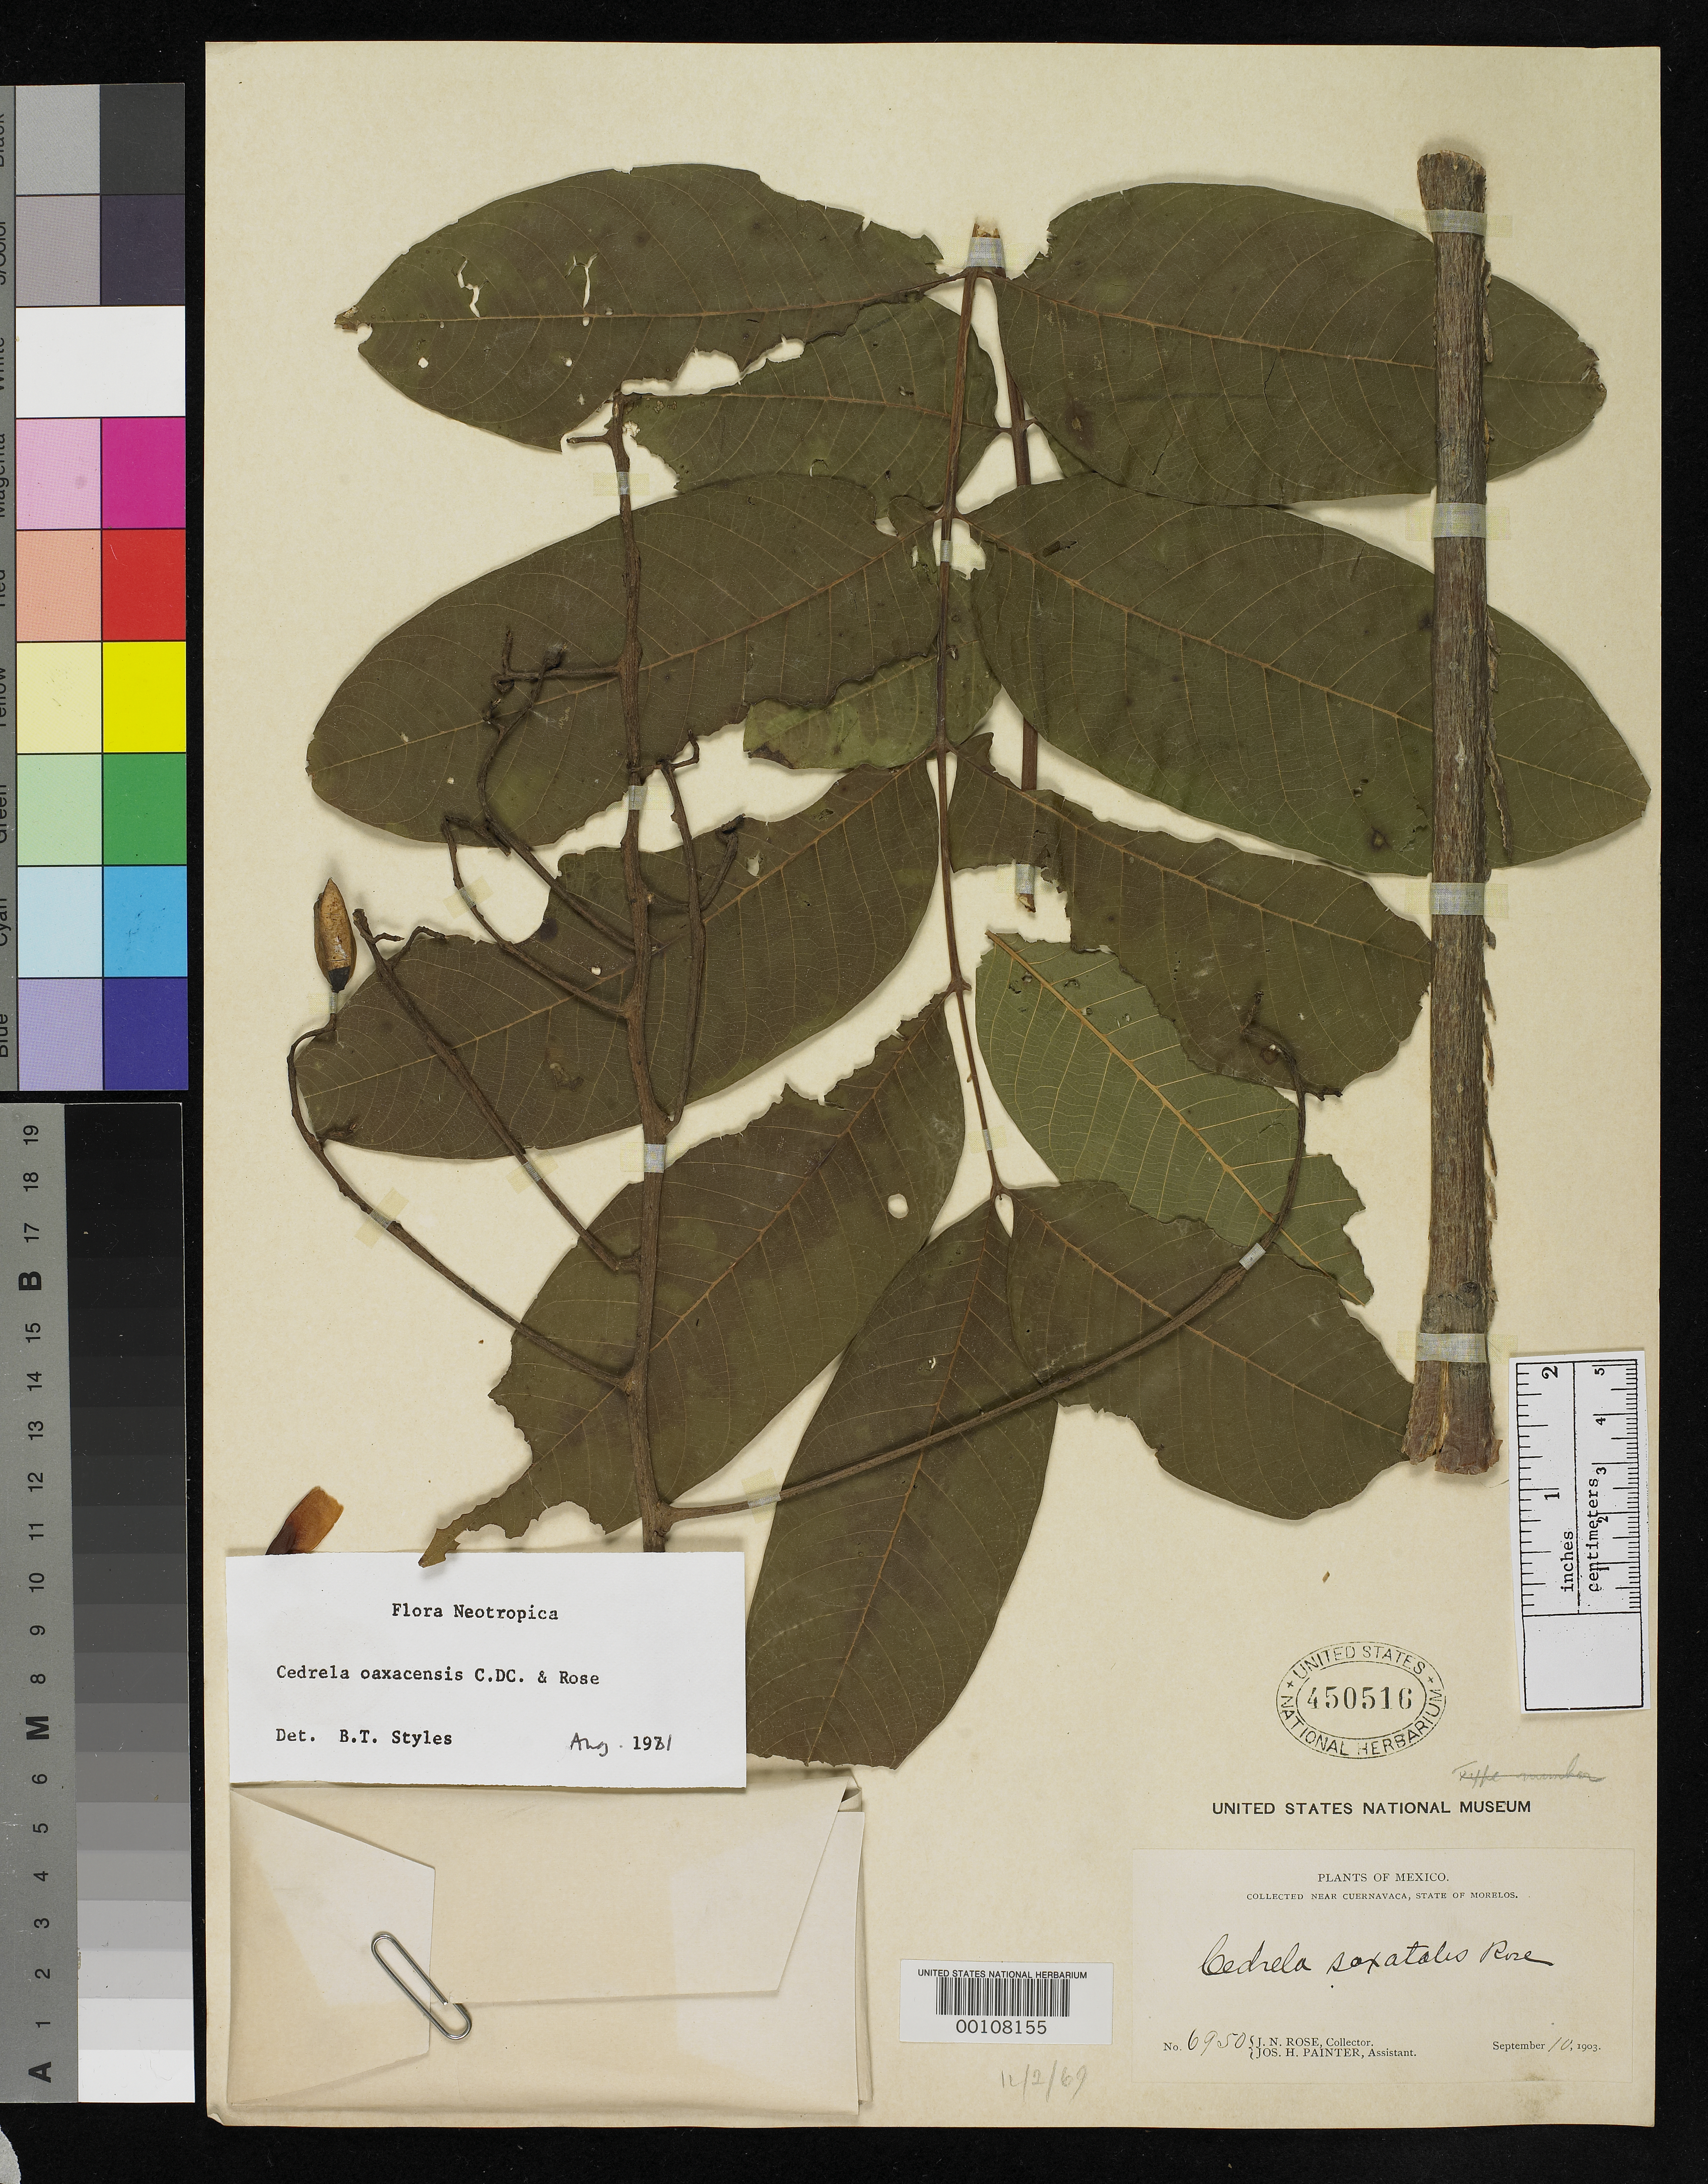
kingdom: Plantae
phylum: Tracheophyta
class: Magnoliopsida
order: Sapindales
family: Meliaceae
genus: Cedrela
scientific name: Cedrela saxatilis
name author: Rose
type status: Isotype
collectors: J. N. Rose & J. H. Painter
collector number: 6950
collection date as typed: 10 Sep 1903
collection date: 1903-09-10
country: Mexico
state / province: Morelos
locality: Near Cuernavaca.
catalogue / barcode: US 450516